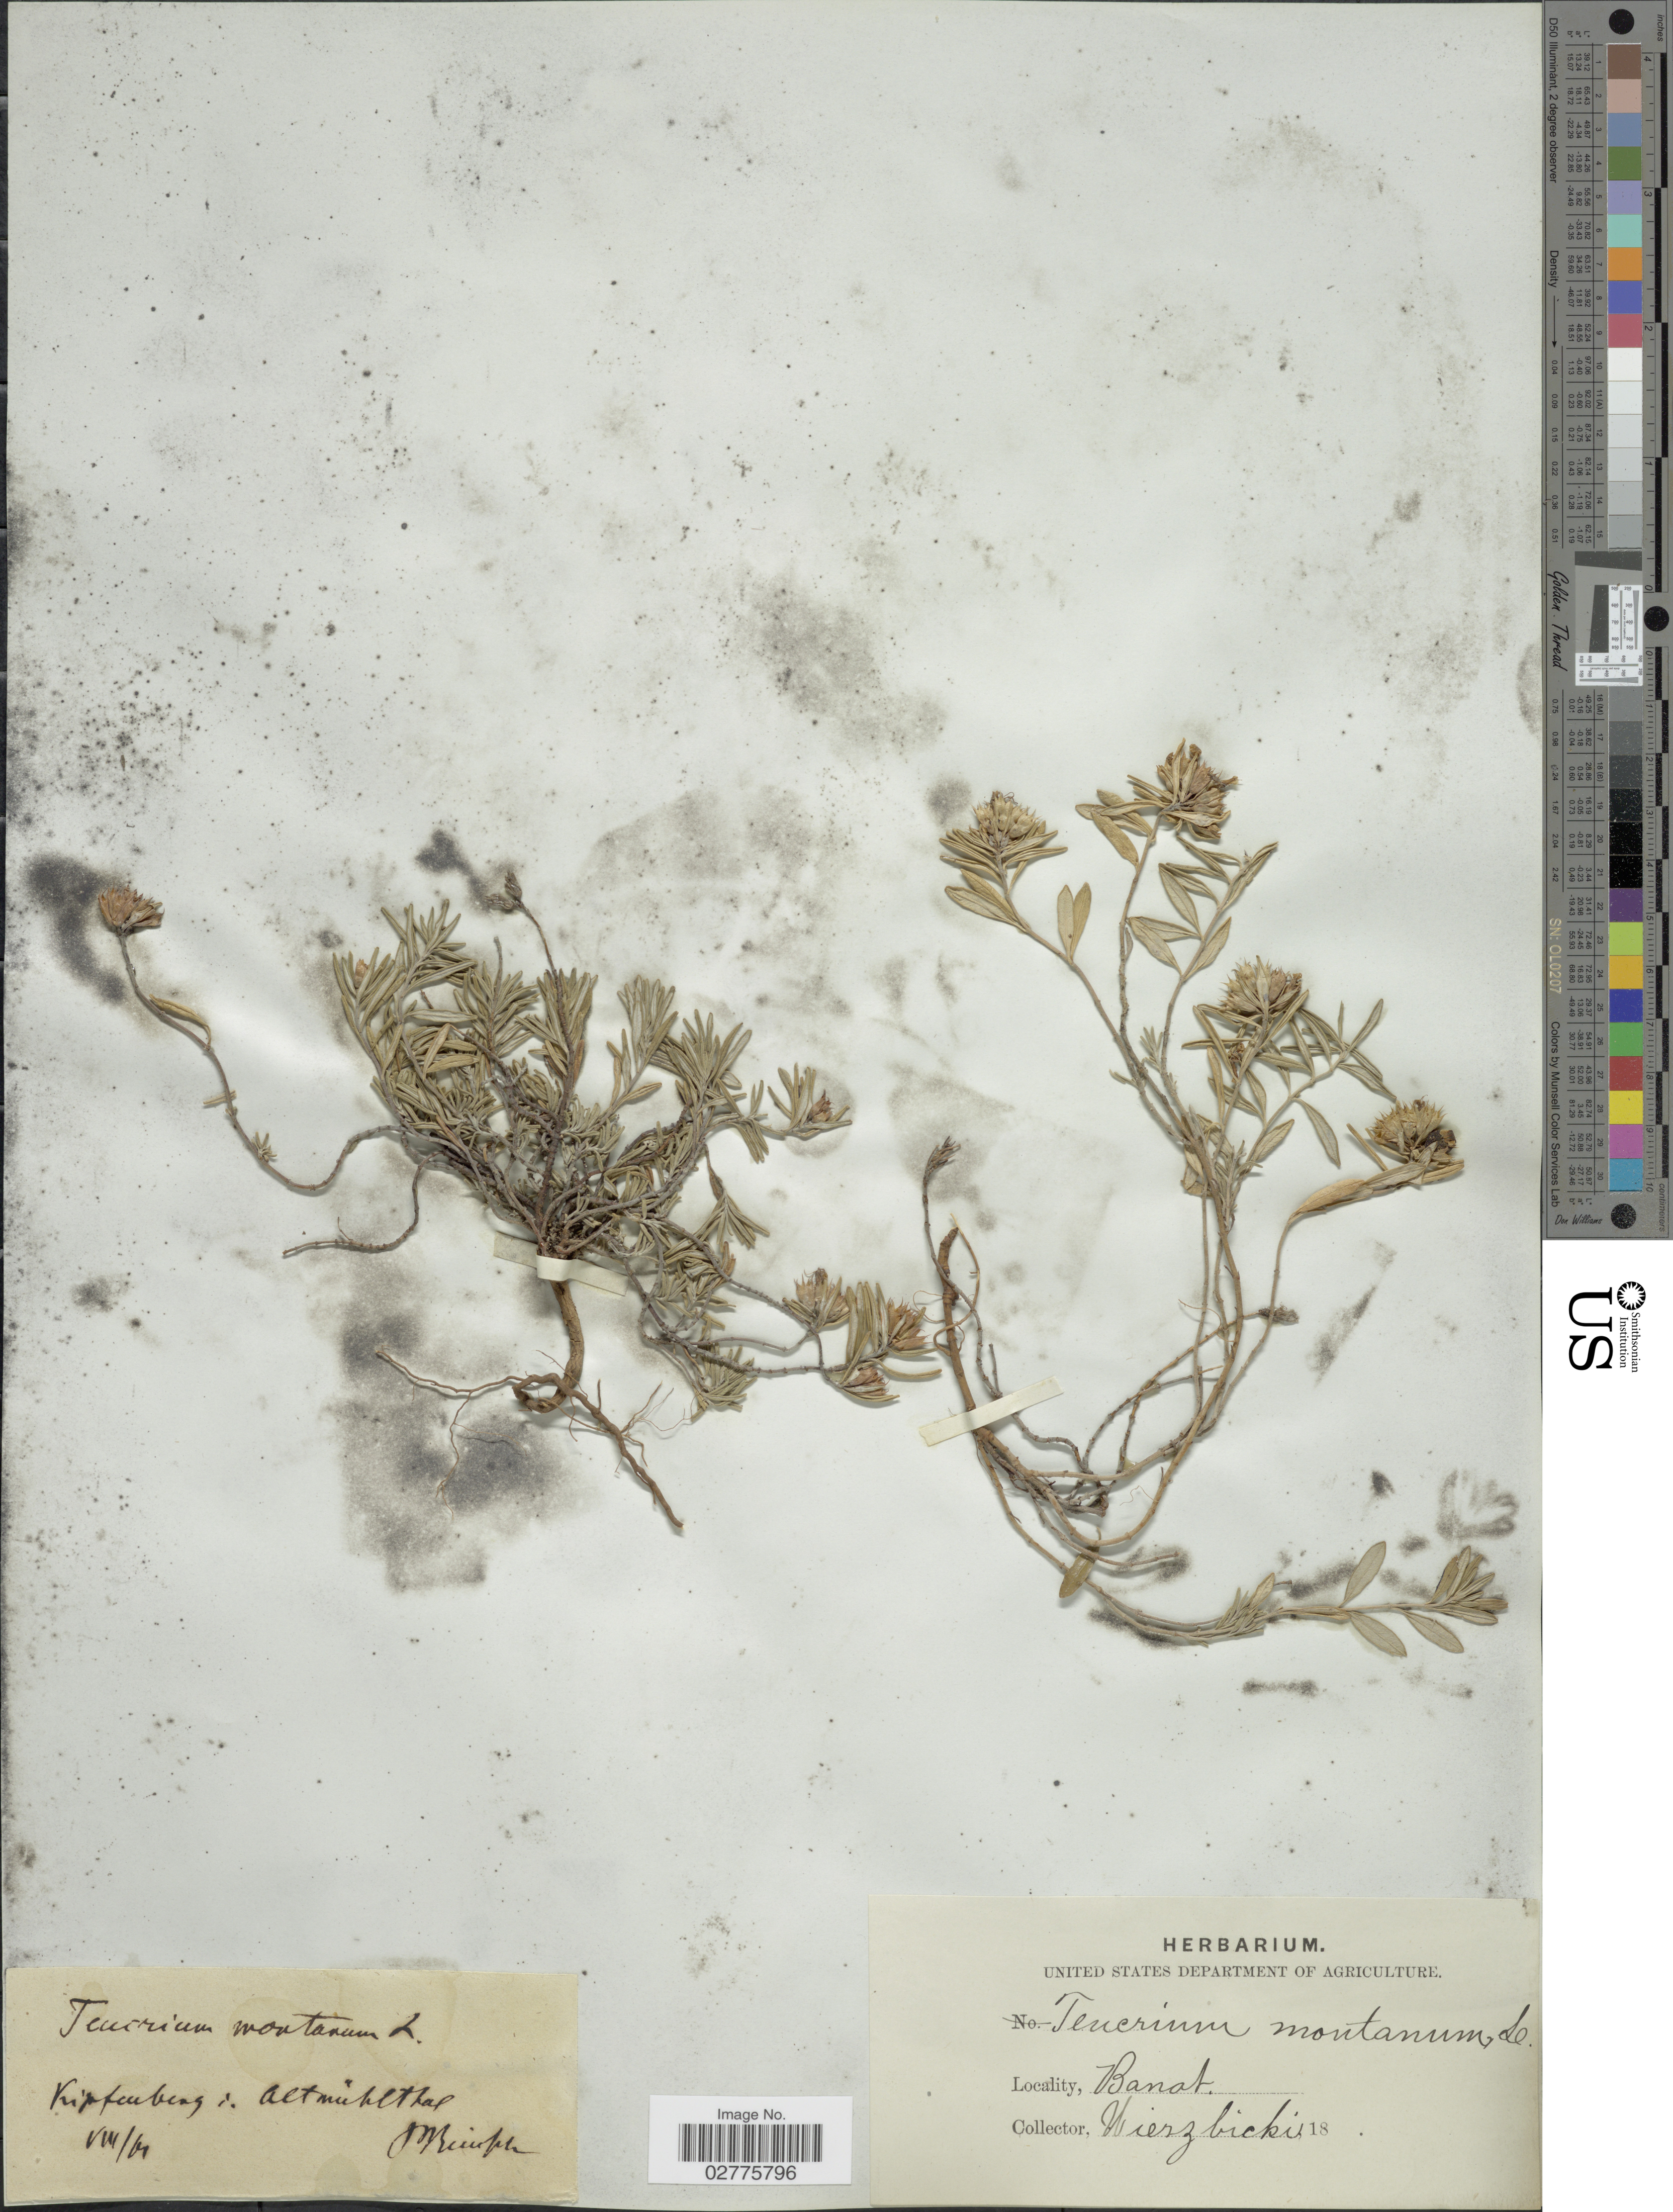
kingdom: Plantae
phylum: Tracheophyta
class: Magnoliopsida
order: Lamiales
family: Lamiaceae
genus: Teucrium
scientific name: Teucrium montanum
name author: L.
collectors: Wierzbicki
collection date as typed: Transcribed d/m/y: /8/61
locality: Banat. Kippenberg i. Altmülhthal.